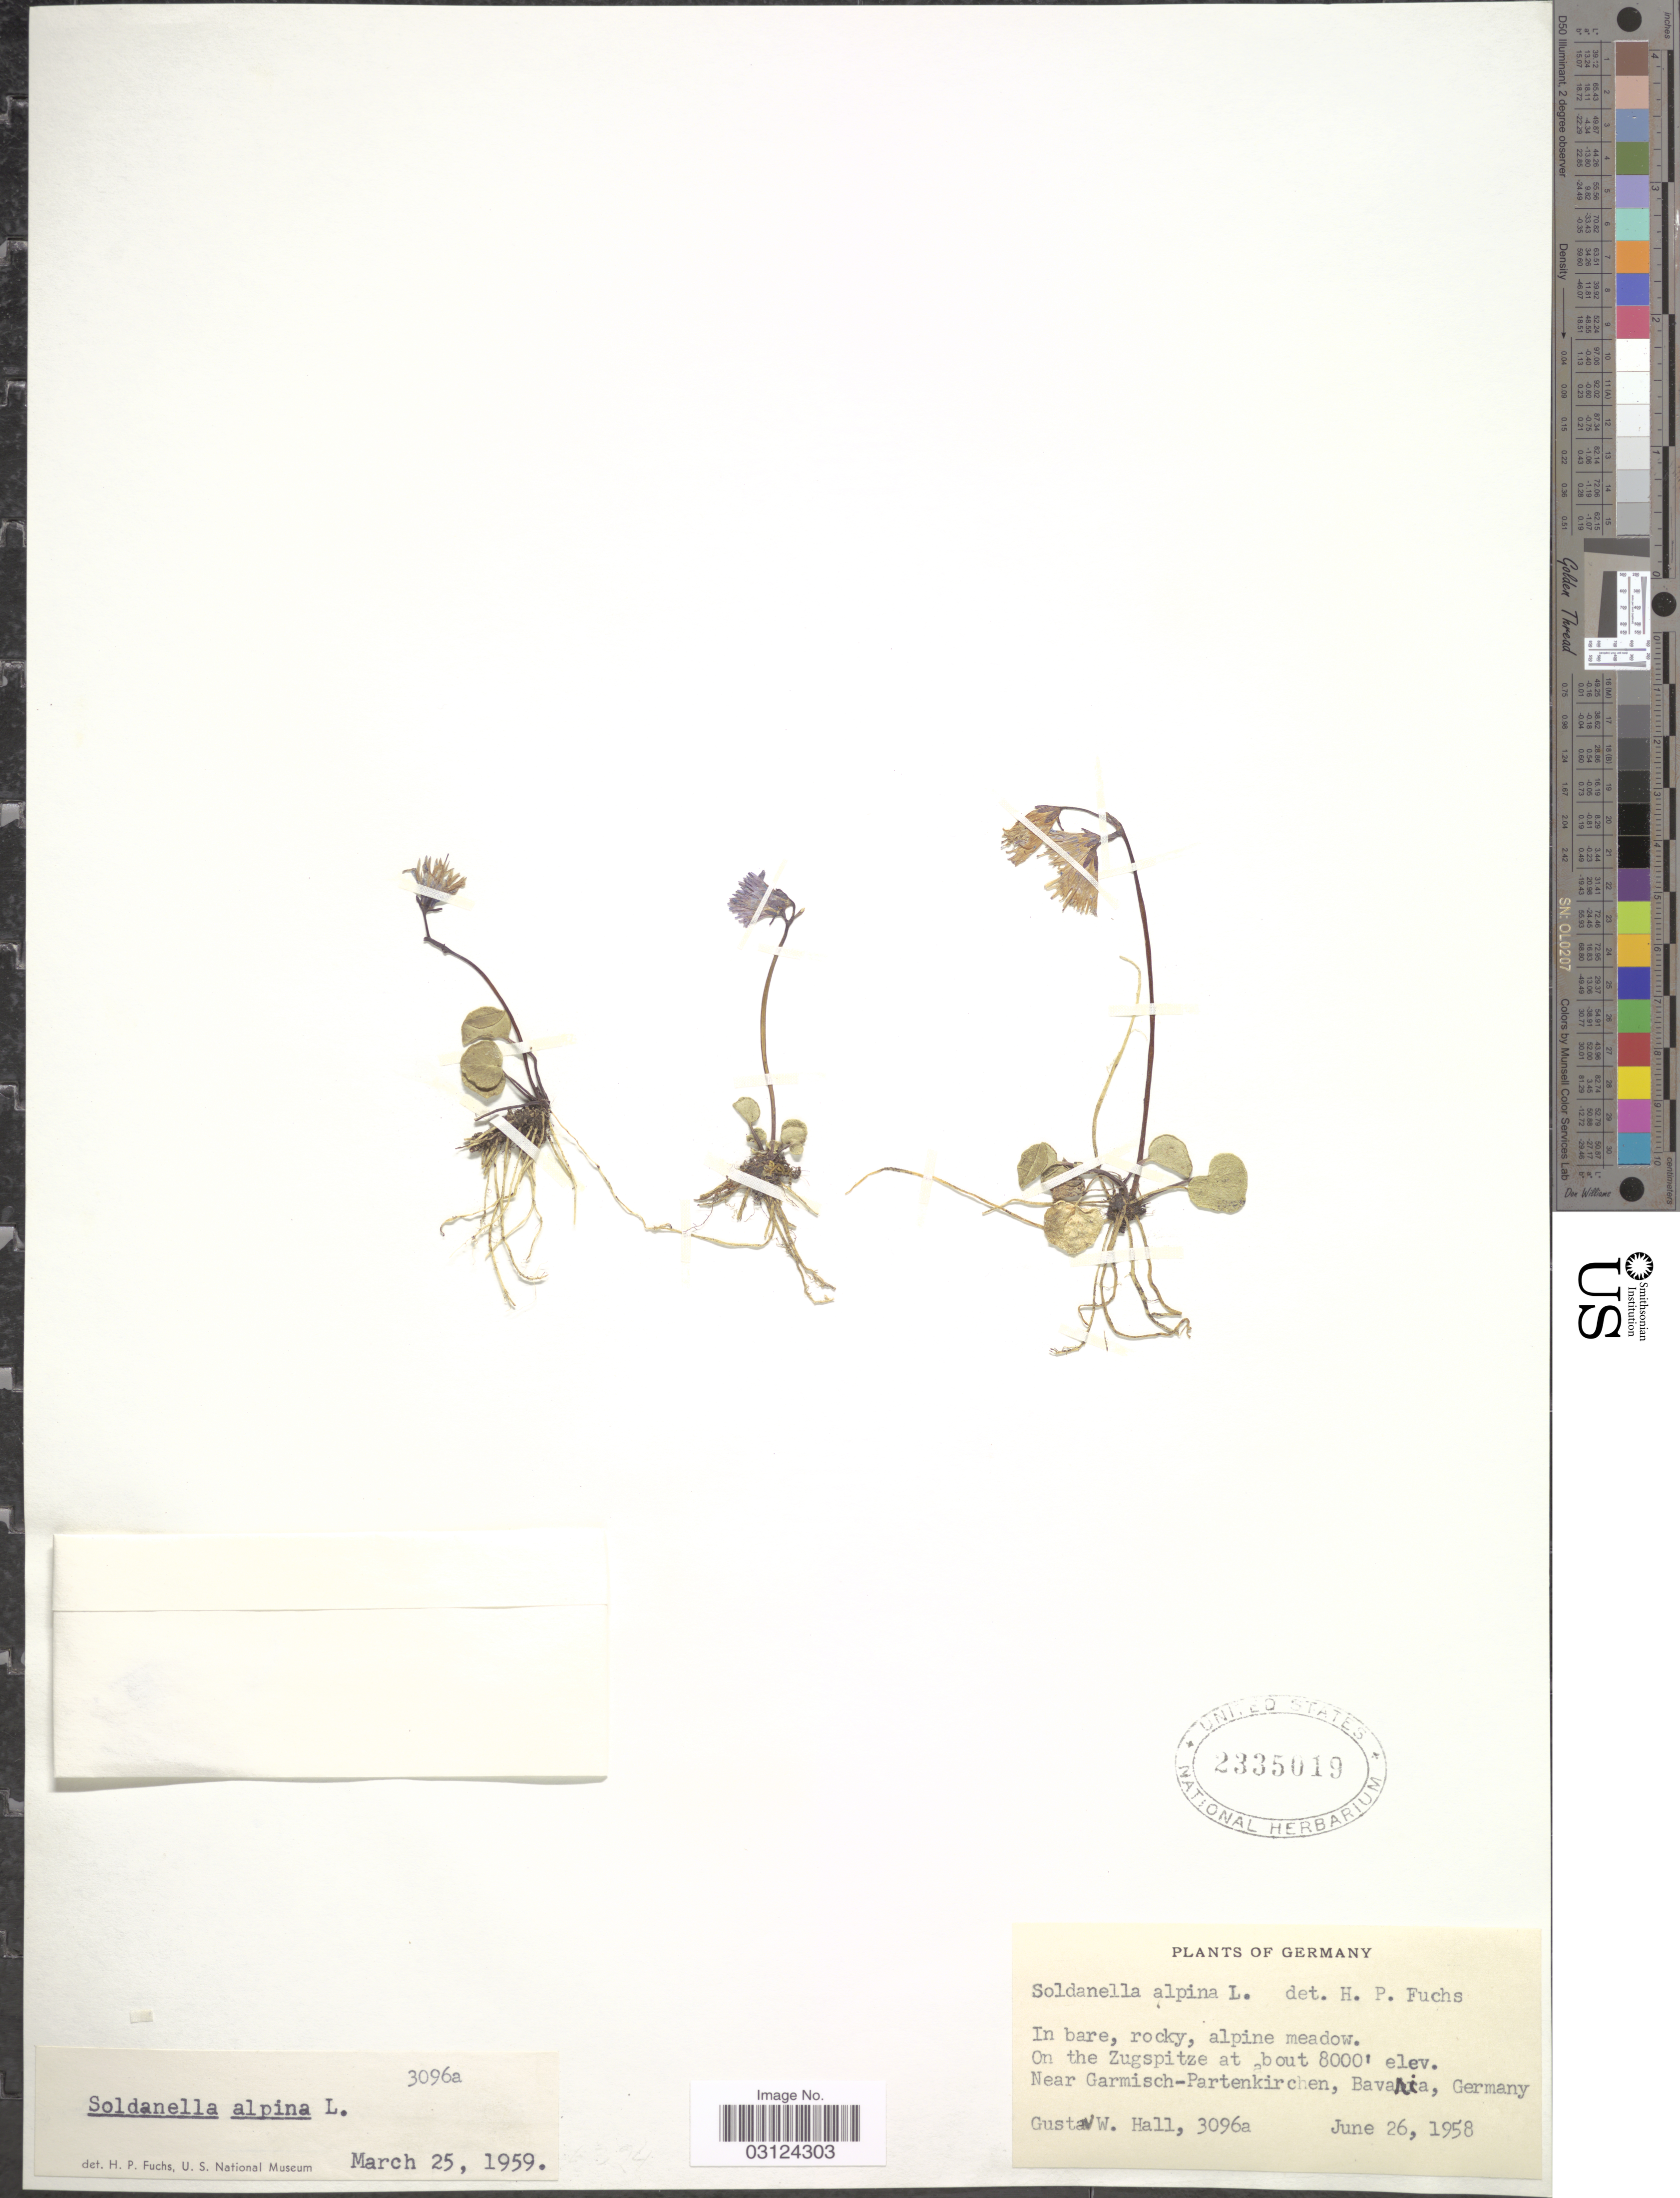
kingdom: Plantae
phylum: Tracheophyta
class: Magnoliopsida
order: Ericales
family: Primulaceae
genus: Soldanella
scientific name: Soldanella alpina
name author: L.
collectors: G. Hall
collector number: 3096a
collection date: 1958-06-26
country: Germany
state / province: Bayern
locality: On the Zugspitze, Near Garmisch-Partenkirchen, Bavaria.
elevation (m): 2438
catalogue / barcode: US 2335019